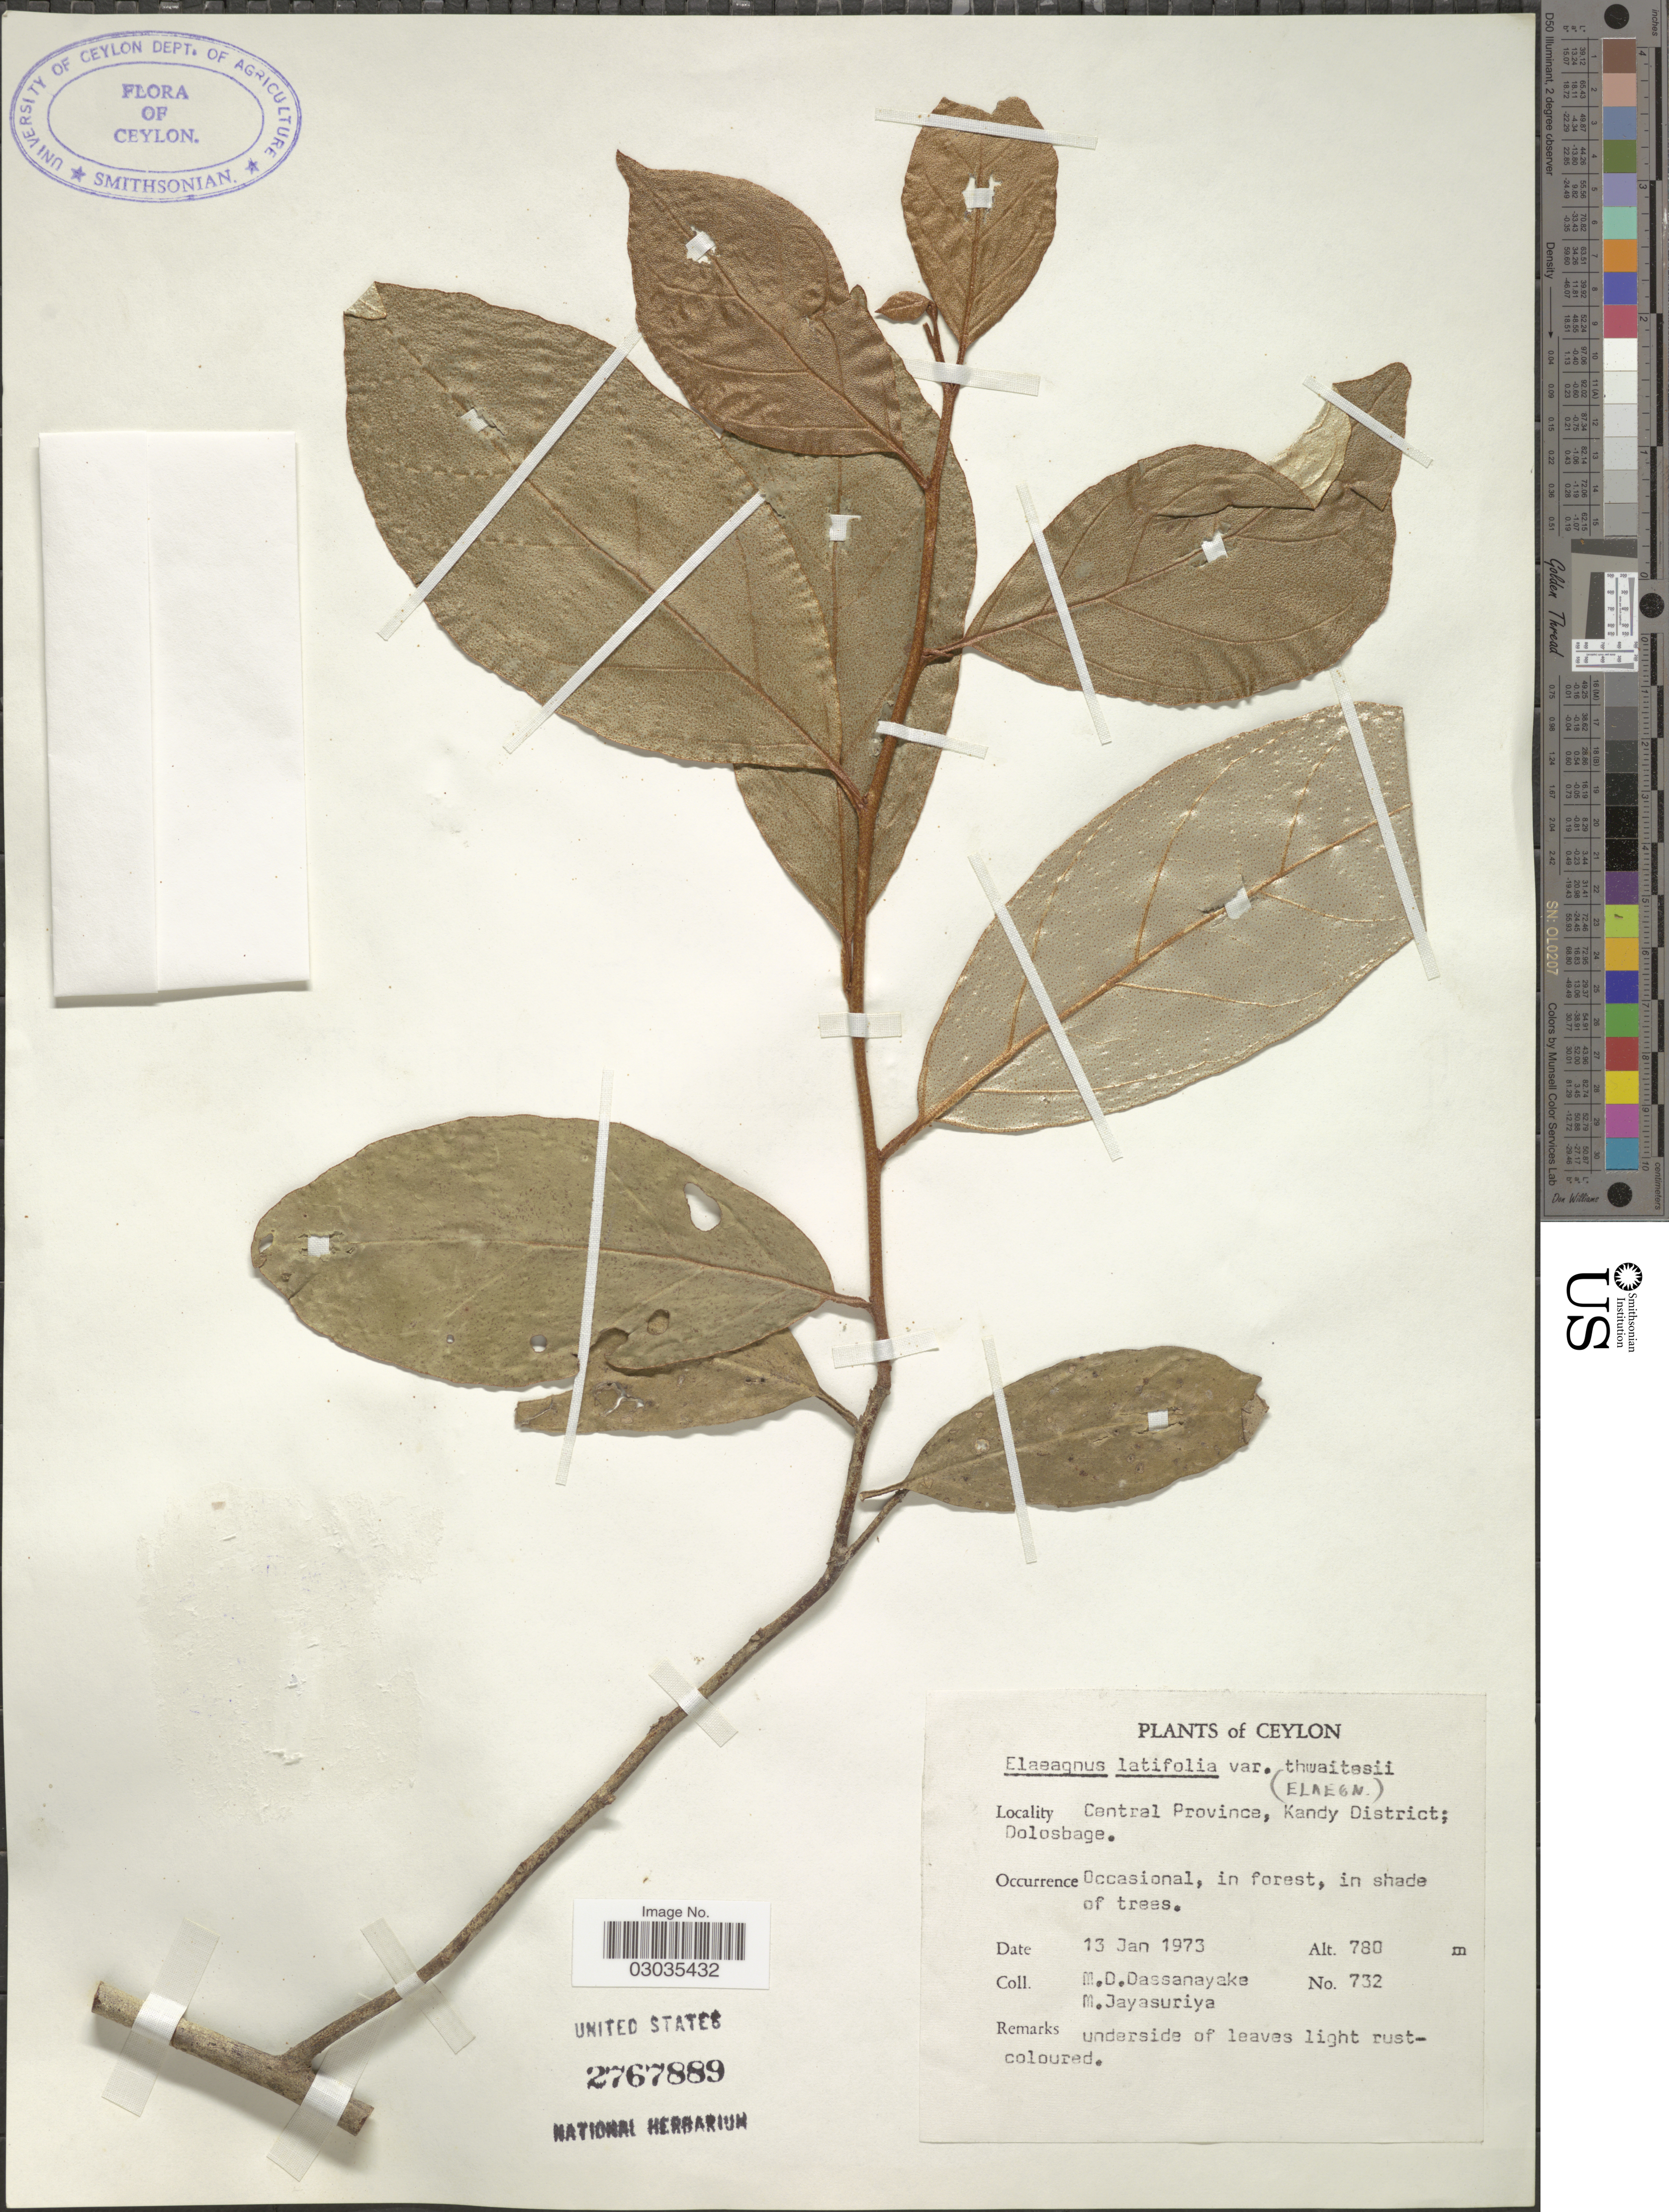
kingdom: Plantae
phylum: Tracheophyta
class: Magnoliopsida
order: Rosales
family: Elaeagnaceae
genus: Elaeagnus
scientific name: Elaeagnus latifolia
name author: L.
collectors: M. D. Dassanayake & M. Jayasuriya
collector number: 732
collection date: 1973-01-13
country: Sri Lanka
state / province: Central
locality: Ceylon, Kandy District; Dolosbage.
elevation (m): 780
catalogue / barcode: US 2767889